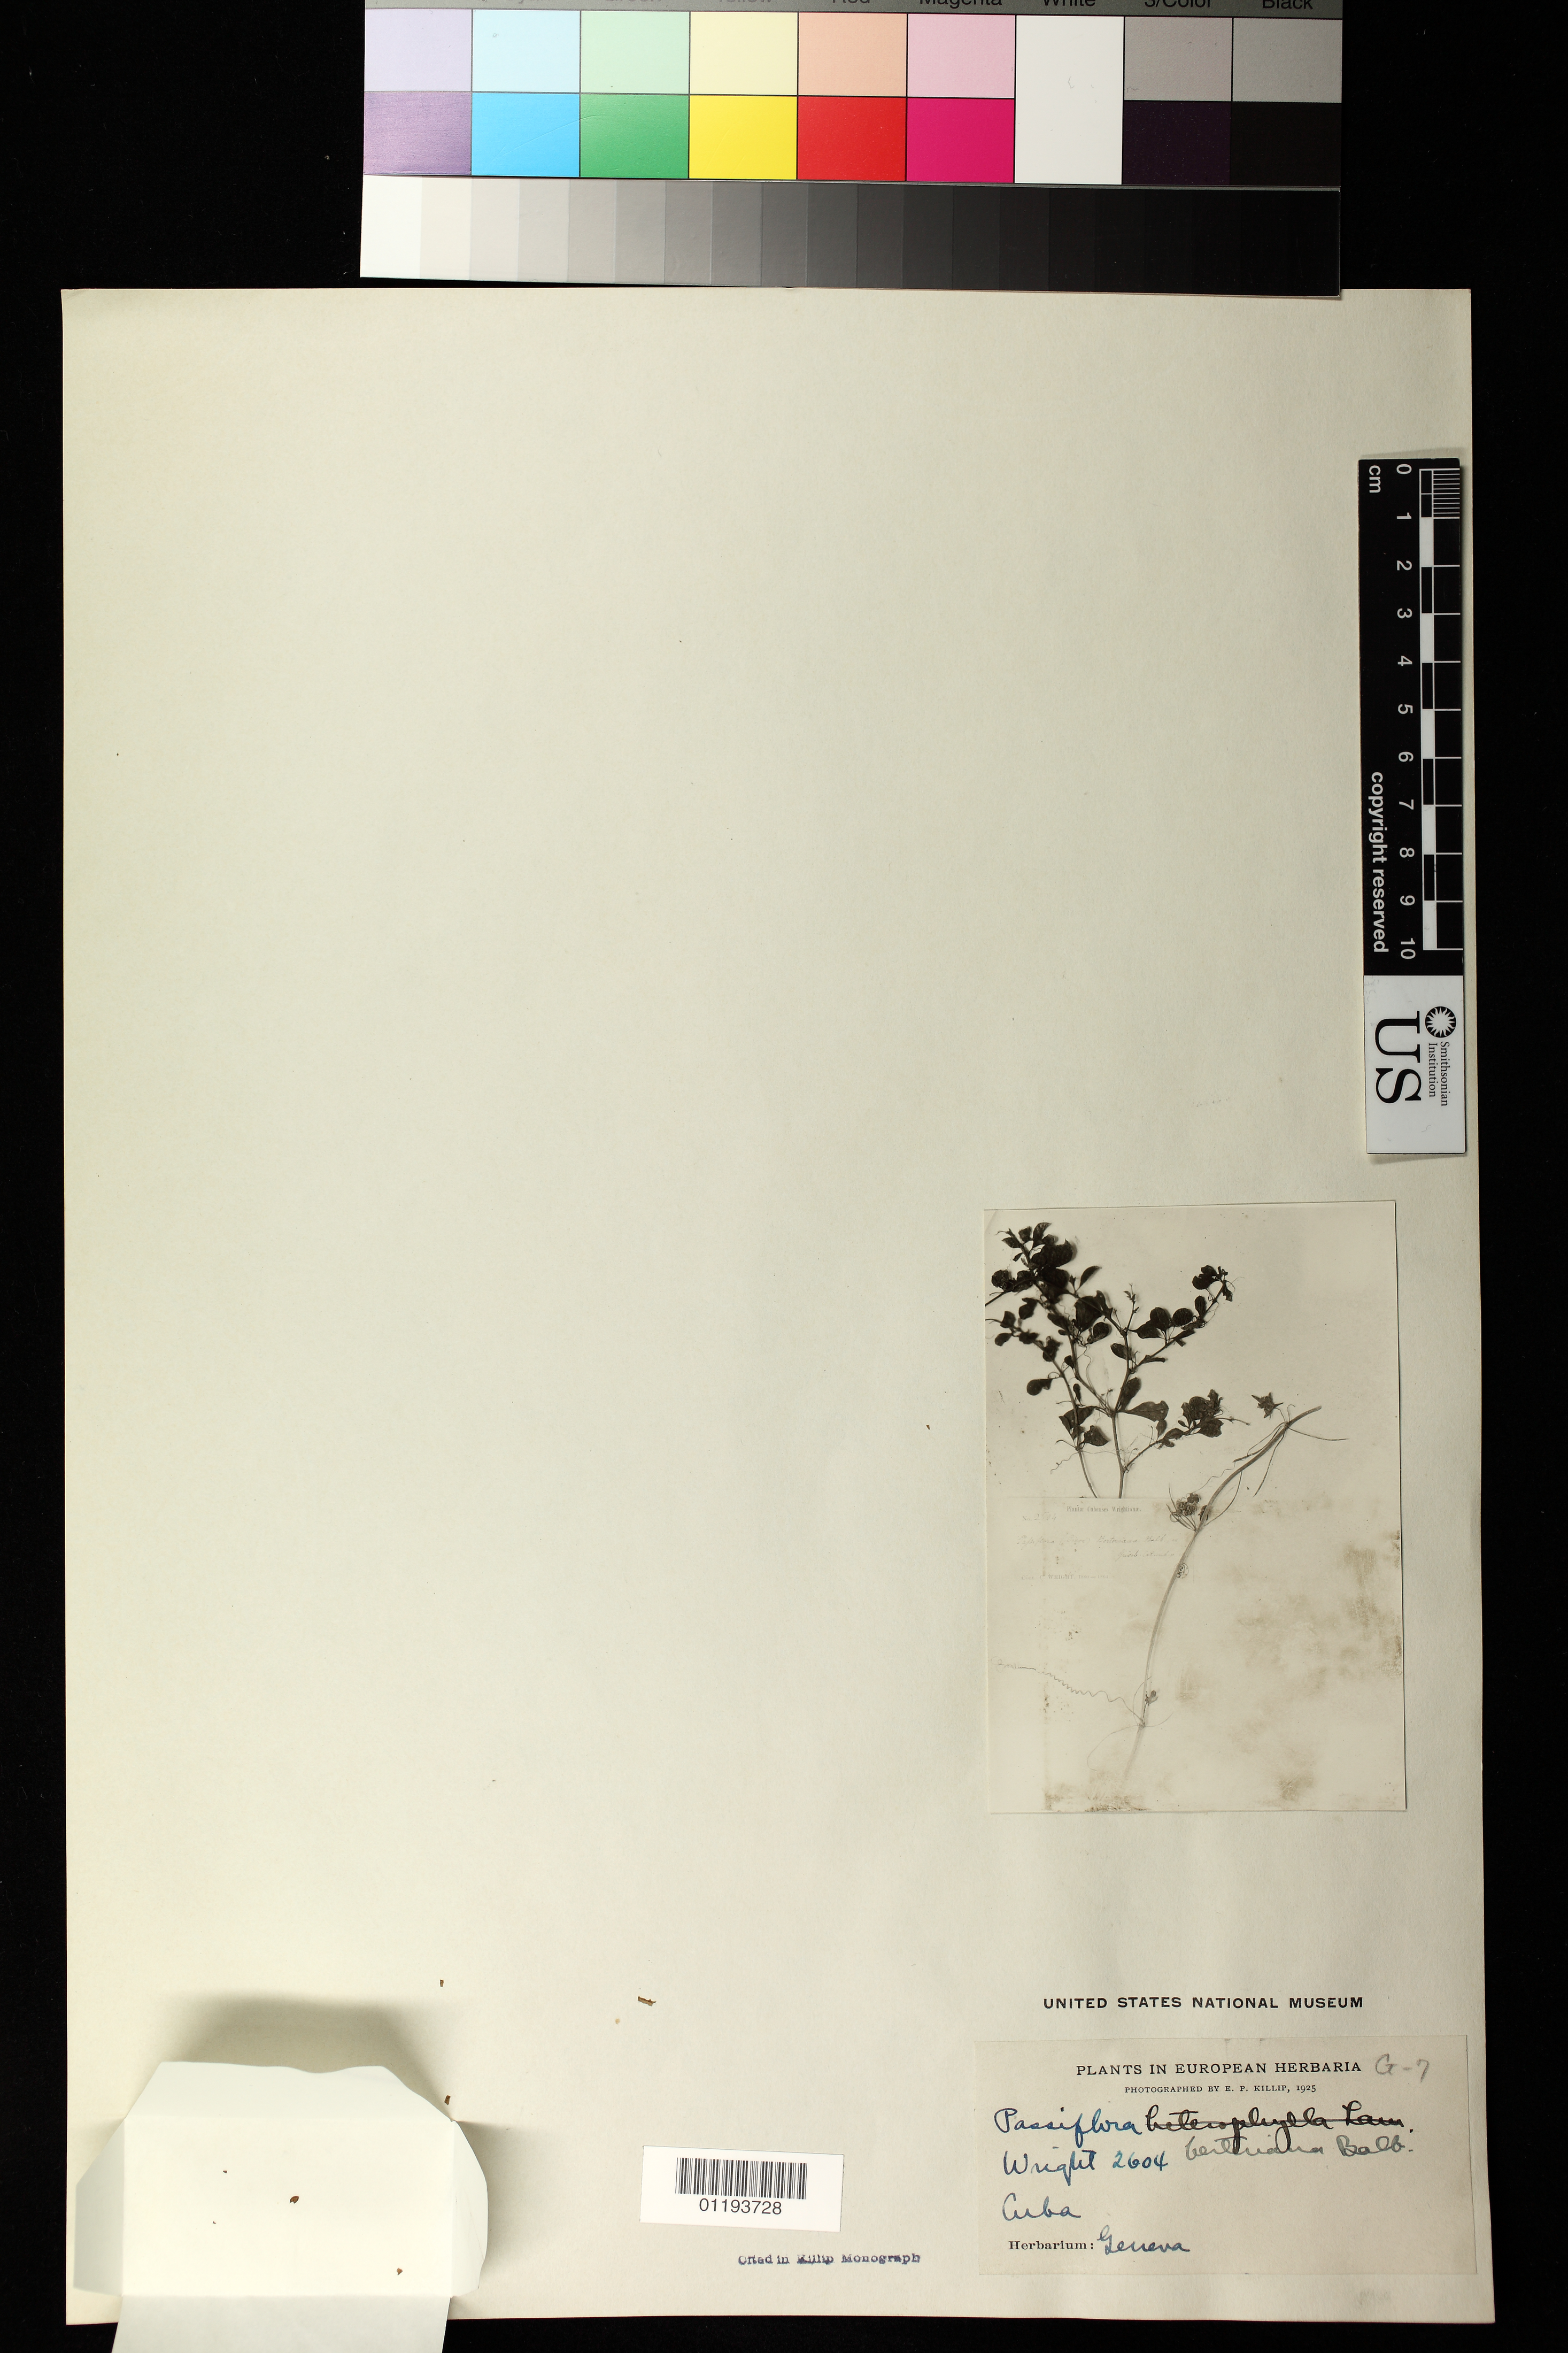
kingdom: Plantae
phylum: Tracheophyta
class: Magnoliopsida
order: Malpighiales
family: Passifloraceae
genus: Passiflora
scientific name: Passiflora berteroana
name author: Balb. in DC.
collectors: Wright, --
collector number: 2604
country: Cuba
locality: Ex Herb. Geneva. [Origin] Cuba Photographed by E.P. Killip